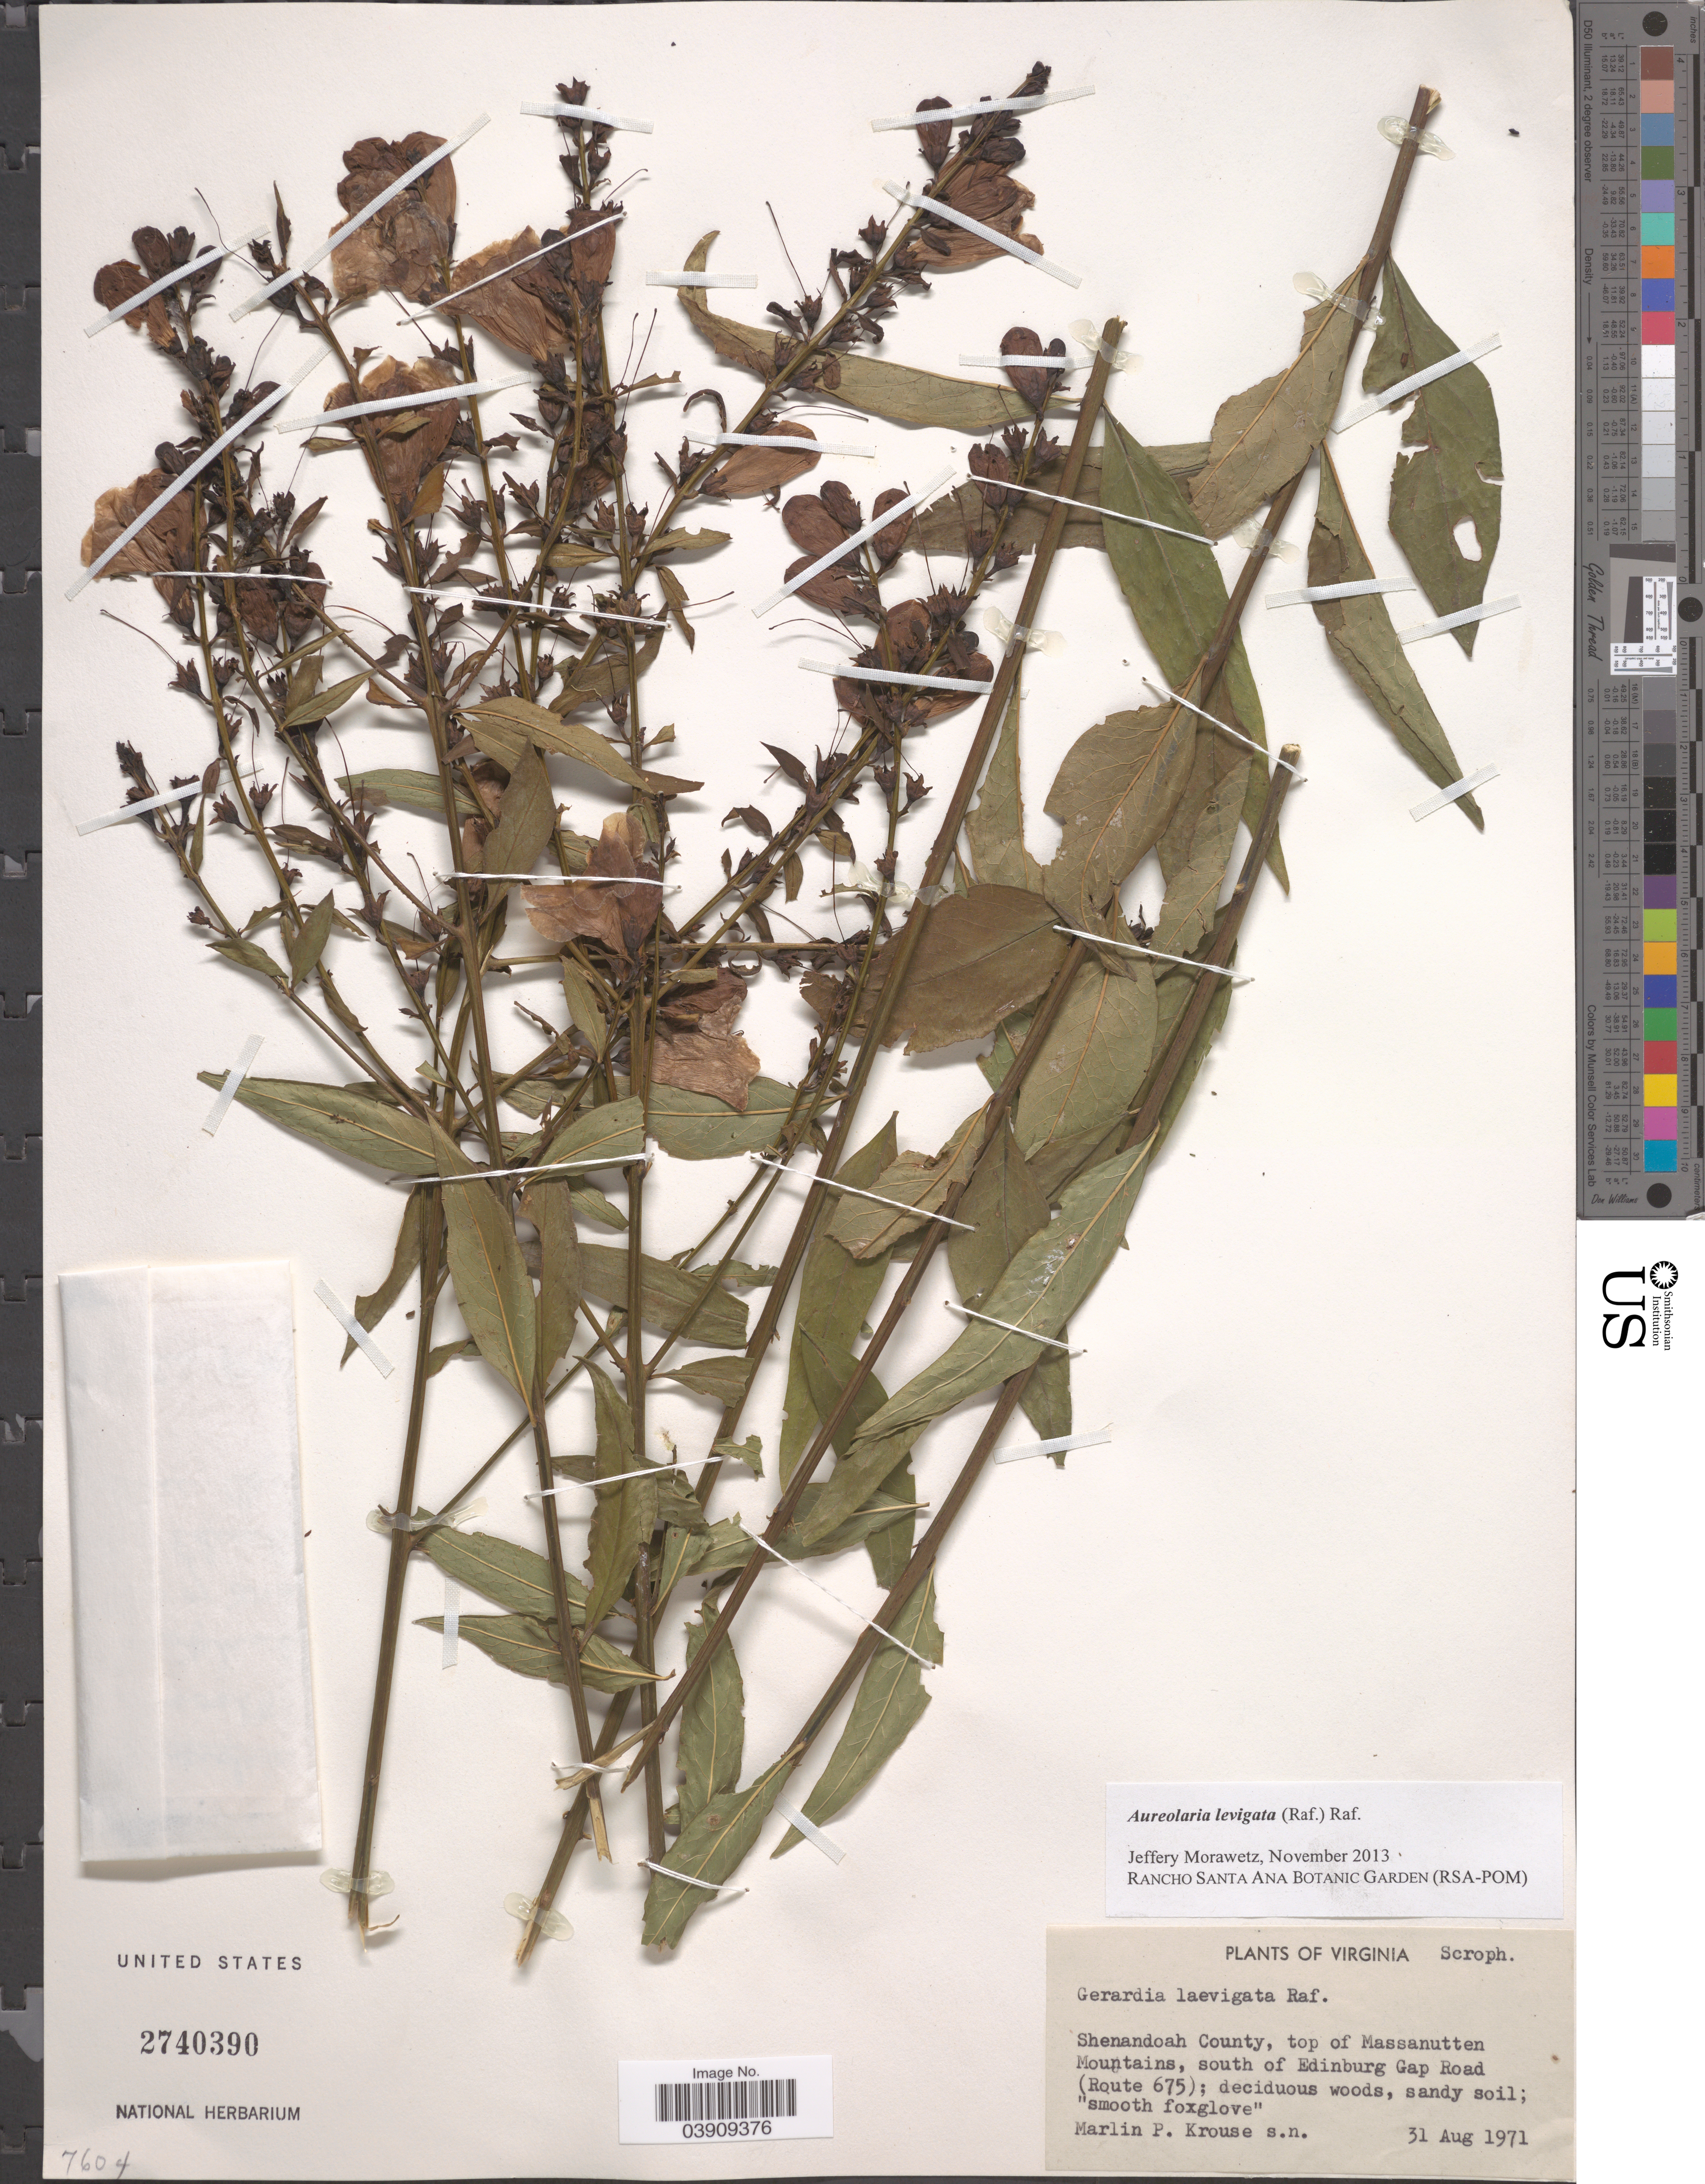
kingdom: Plantae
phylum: Tracheophyta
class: Magnoliopsida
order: Lamiales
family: Orobanchaceae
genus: Aureolaria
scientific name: Aureolaria laevigata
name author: (Raf.) Raf.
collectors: M. Krouse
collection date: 1971-08-31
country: United States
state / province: Virginia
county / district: Shenandoah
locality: Shenandoah County, top of Massanutten Mountains, south of Edinburg Gap Road (Route 675).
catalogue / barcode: US 2740390